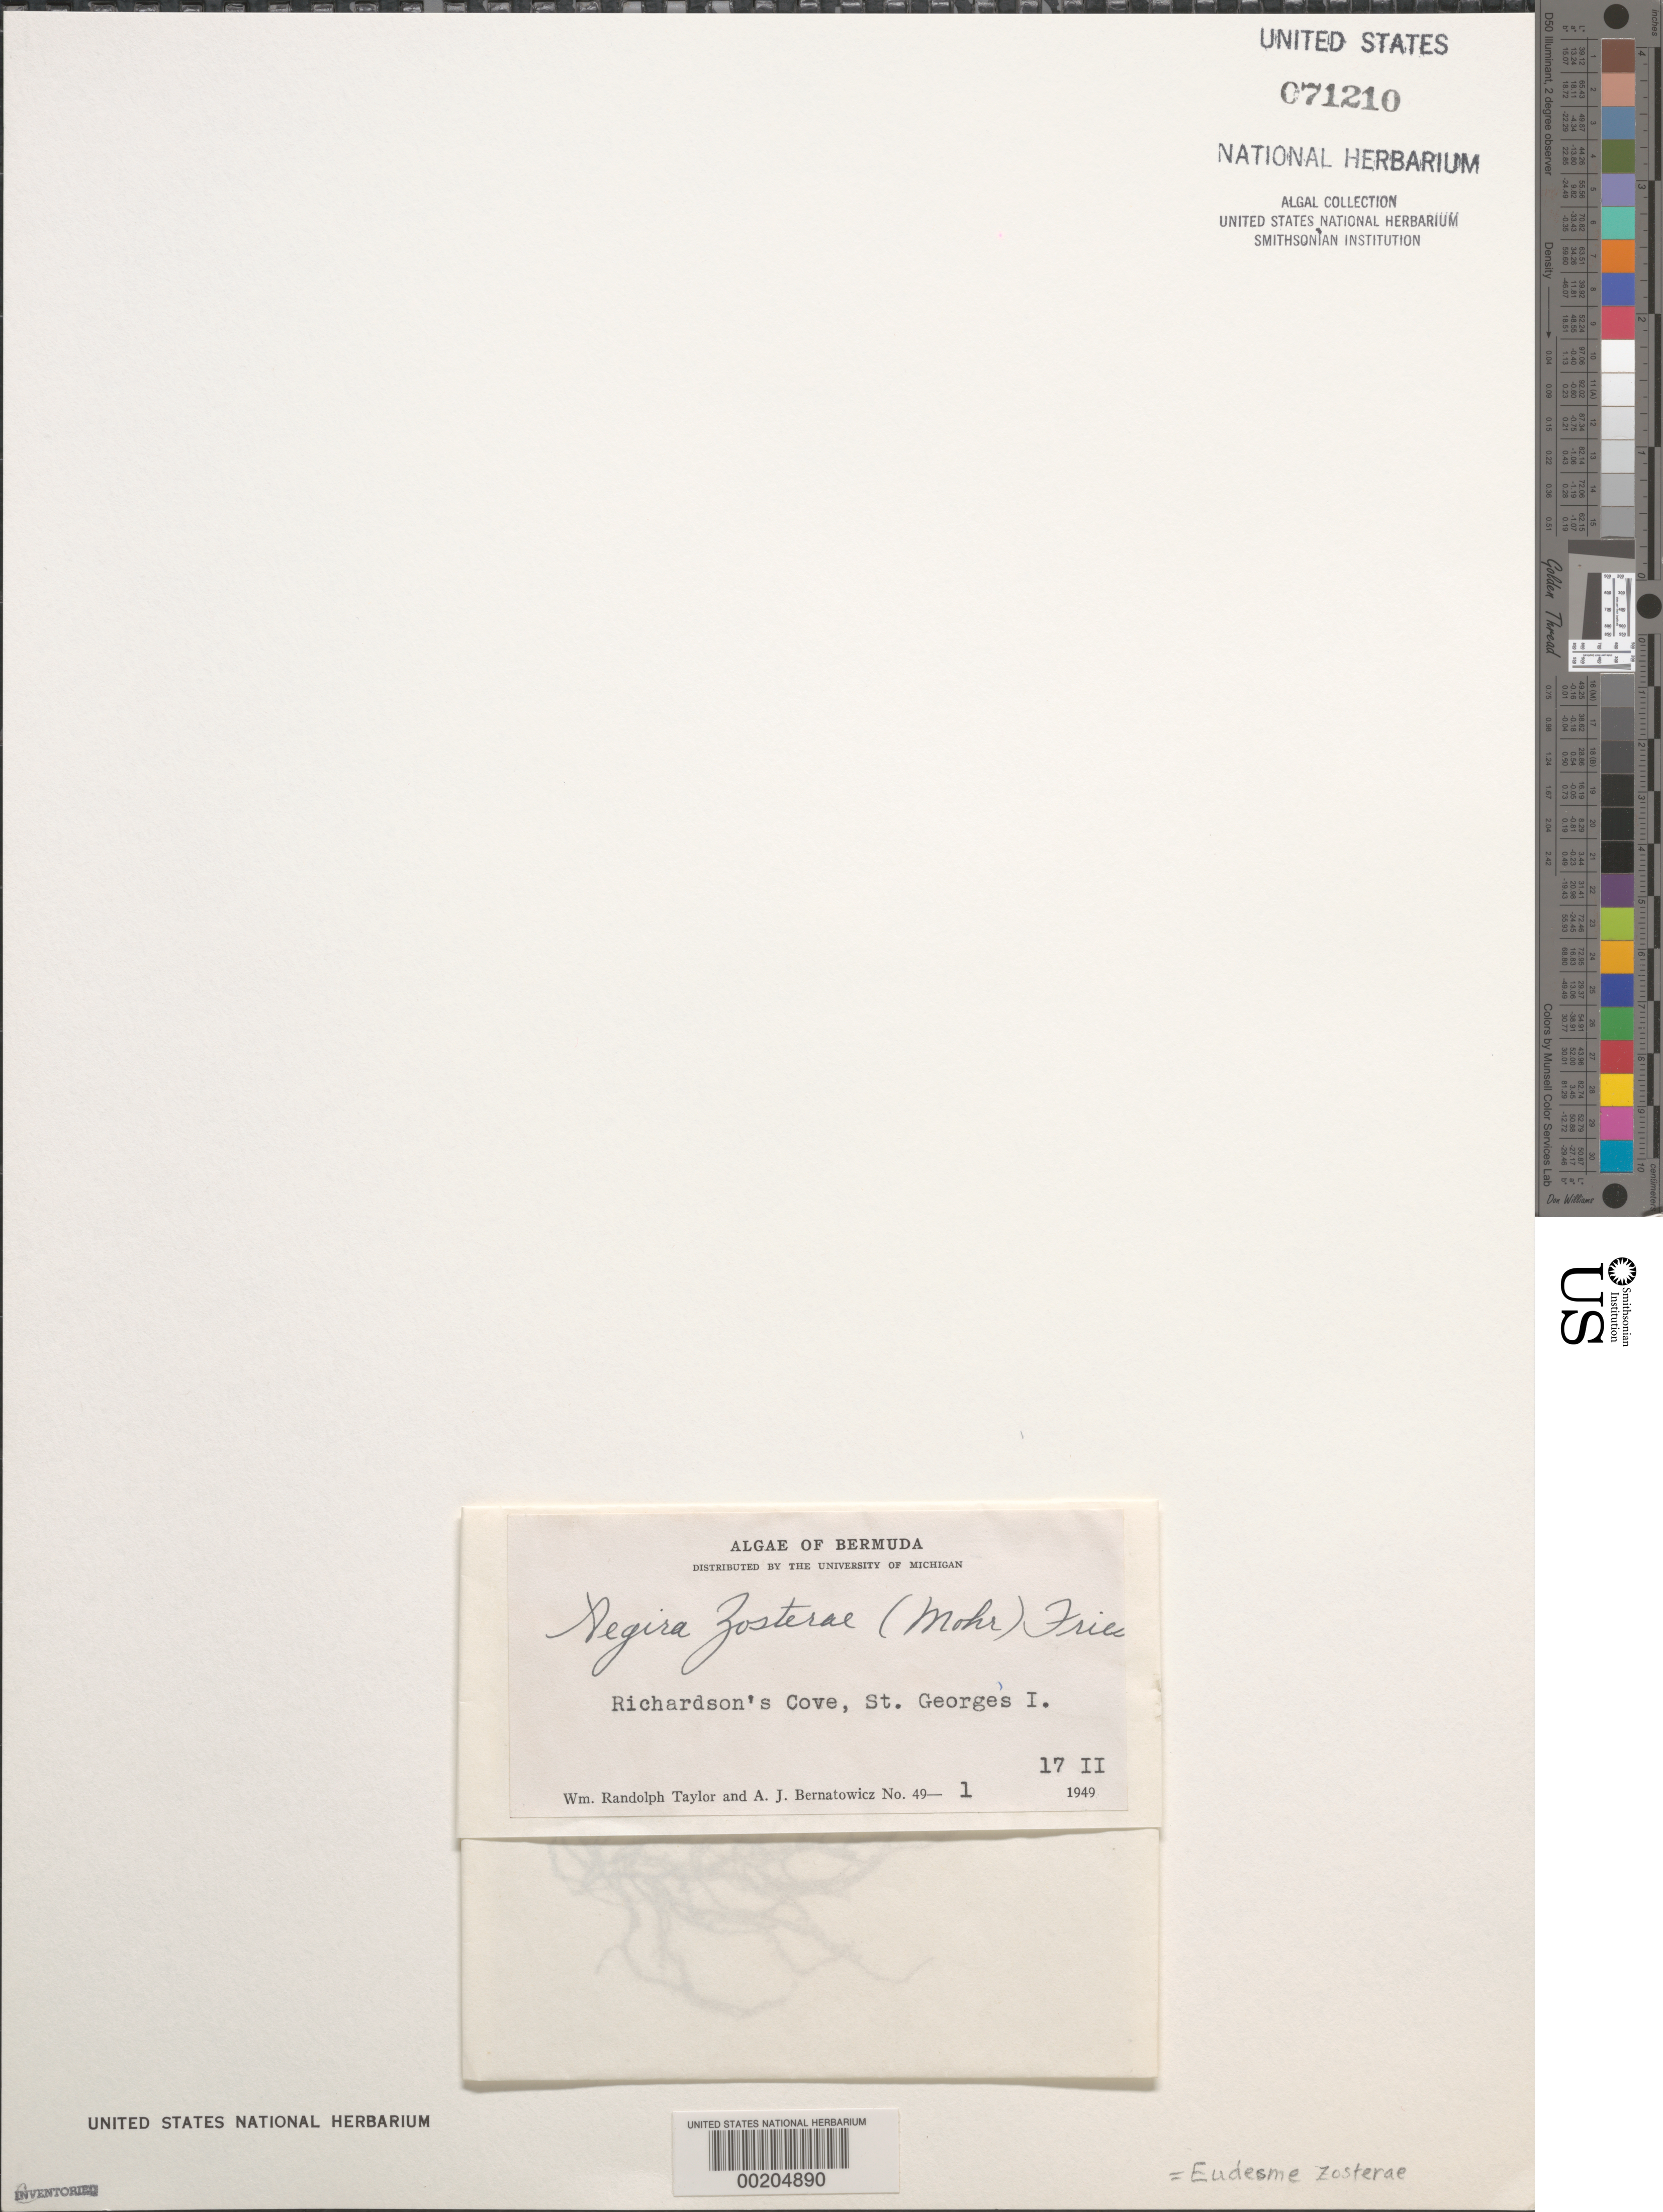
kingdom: Chromista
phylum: Ochrophyta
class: Phaeophyceae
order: Ectocarpales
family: Chordariaceae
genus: Cladosiphon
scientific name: Cladosiphon zosterae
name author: (J. Agardh) Kylin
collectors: W. R. Taylor & A. Bernatowicz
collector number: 49-1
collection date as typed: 17 Feb 1949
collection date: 1949-02-17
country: Bermuda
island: St. George's Island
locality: Richardson's Cove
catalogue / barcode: US 71210